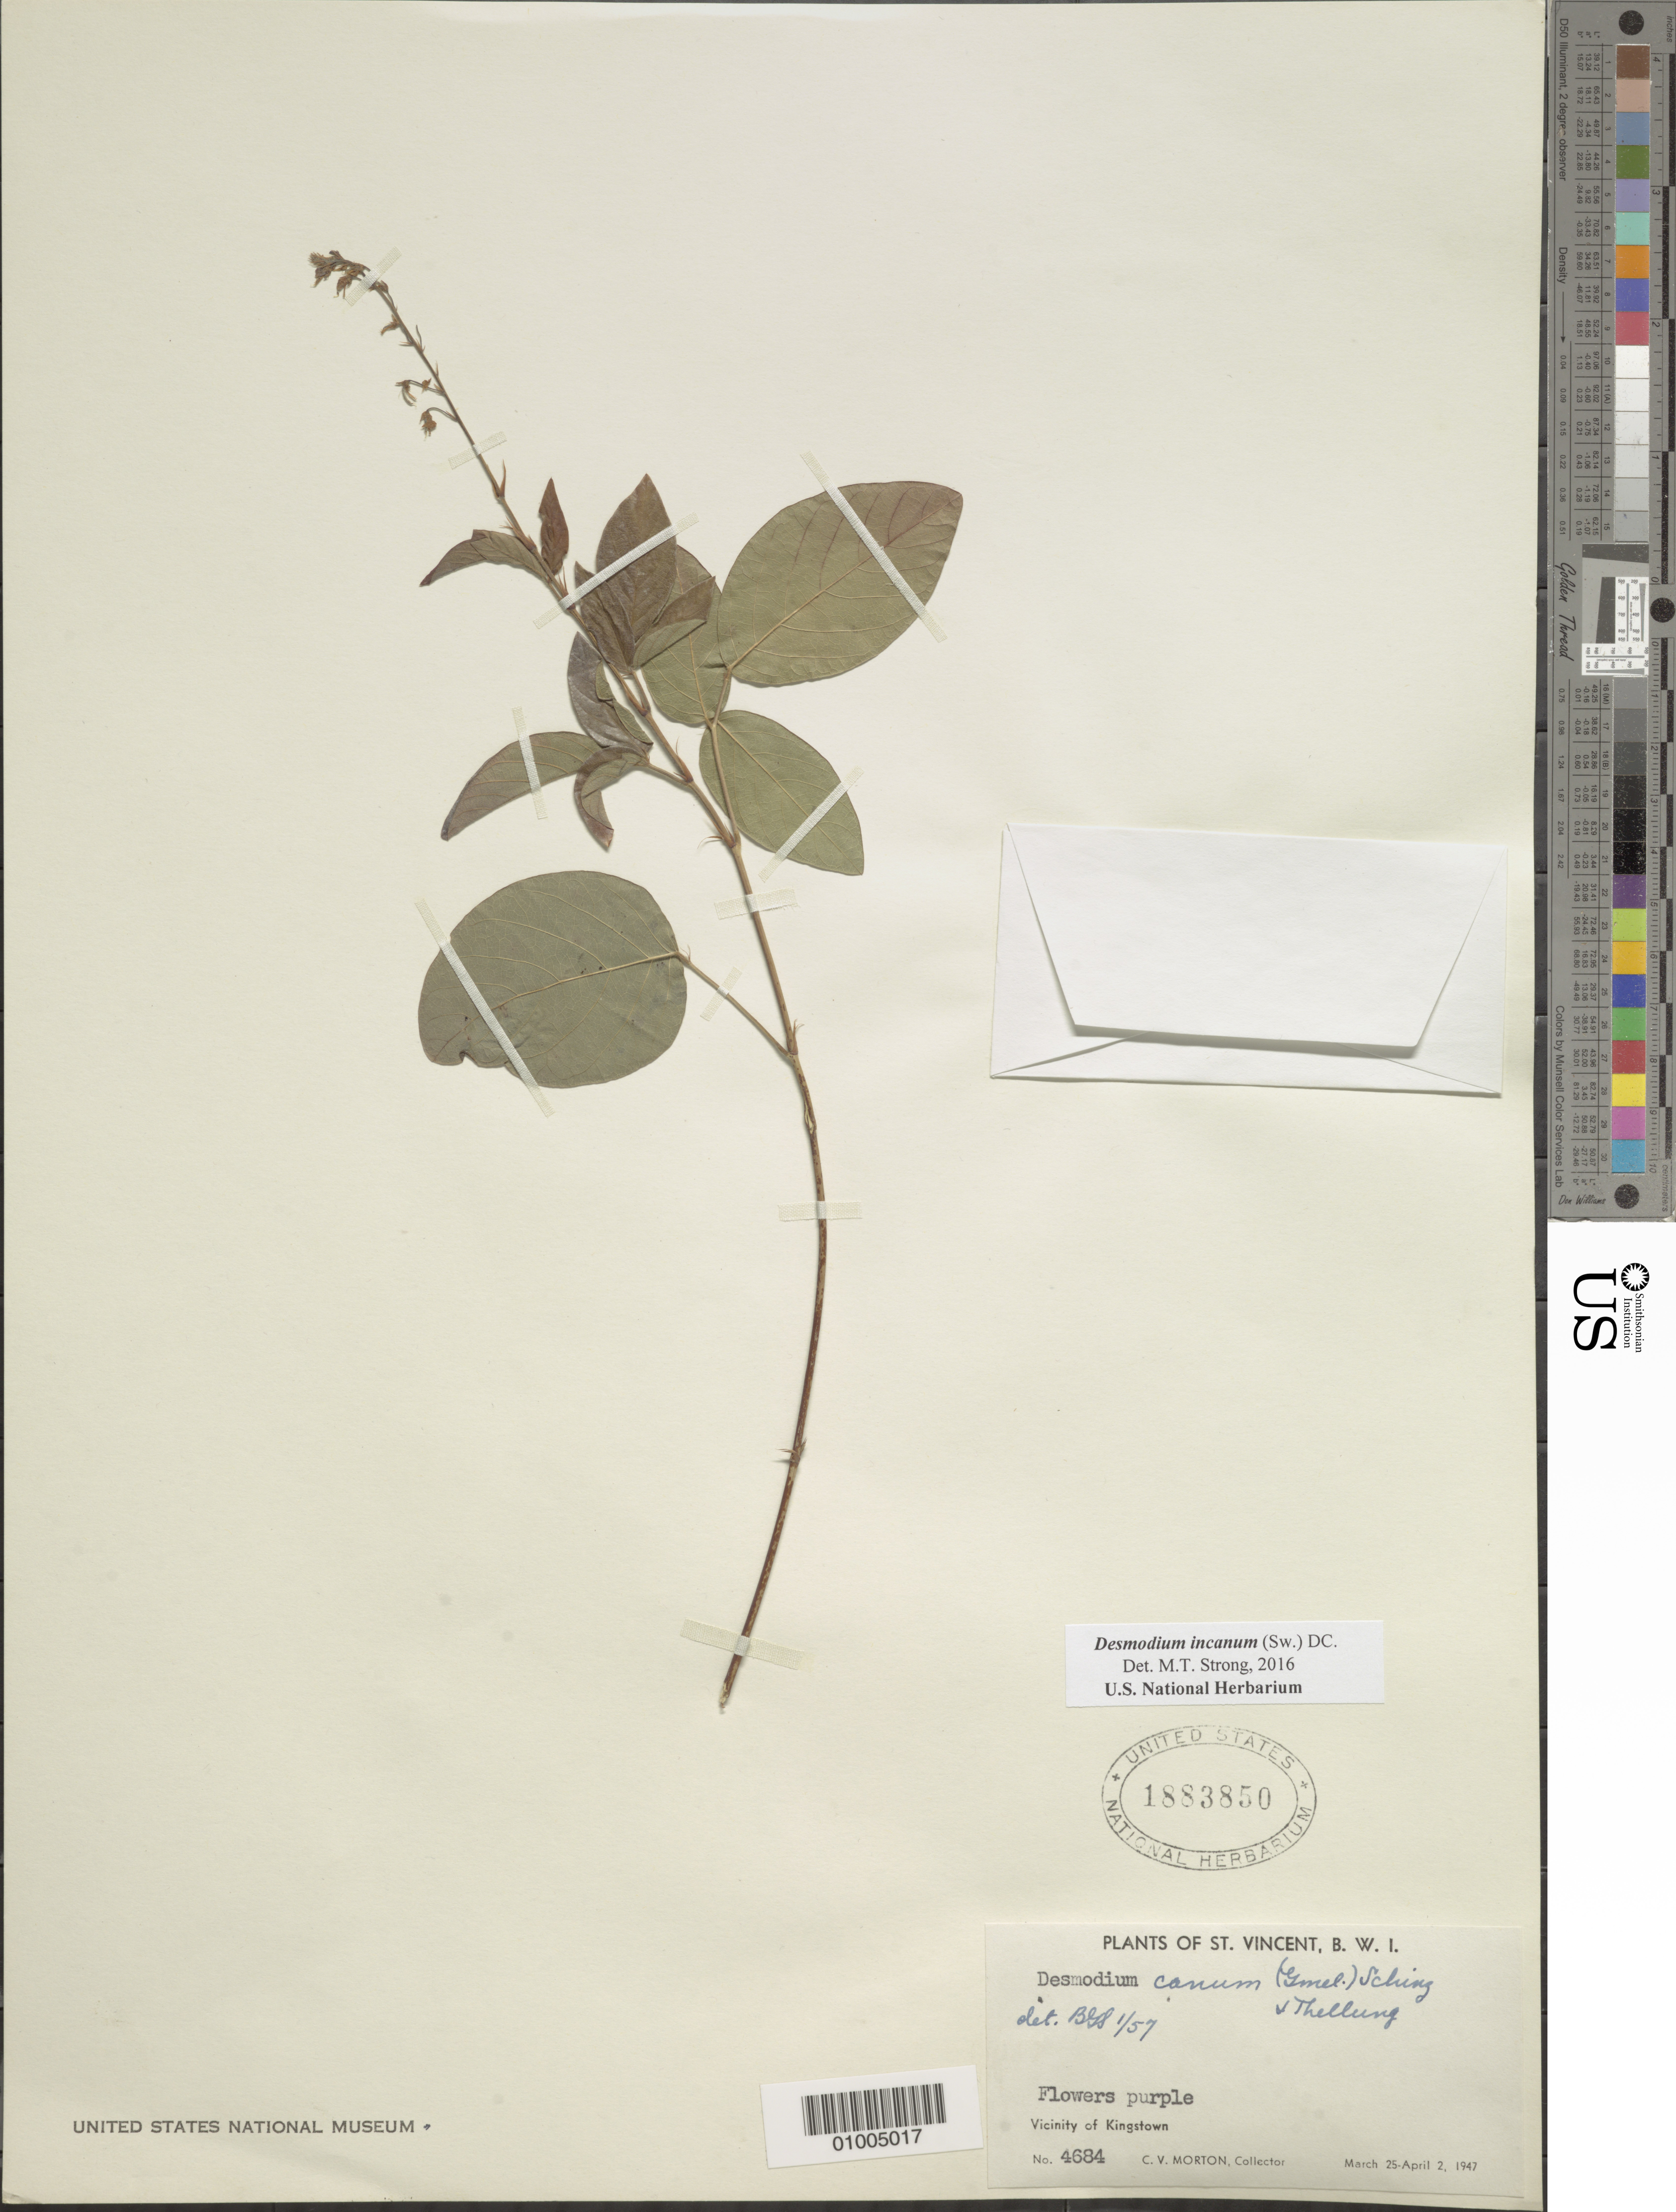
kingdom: Plantae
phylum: Tracheophyta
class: Magnoliopsida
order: Fabales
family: Fabaceae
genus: Desmodium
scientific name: Desmodium incanum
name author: (Sw.) DC.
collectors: C. V. Morton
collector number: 4684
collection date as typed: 25 Mar 1947 to 02 Apr 1947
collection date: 1947-03-25/1947-04-02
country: St. Vincent - Grenadines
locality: Vicinity of Kingstown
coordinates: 0 N, 0 E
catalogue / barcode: US 1883850